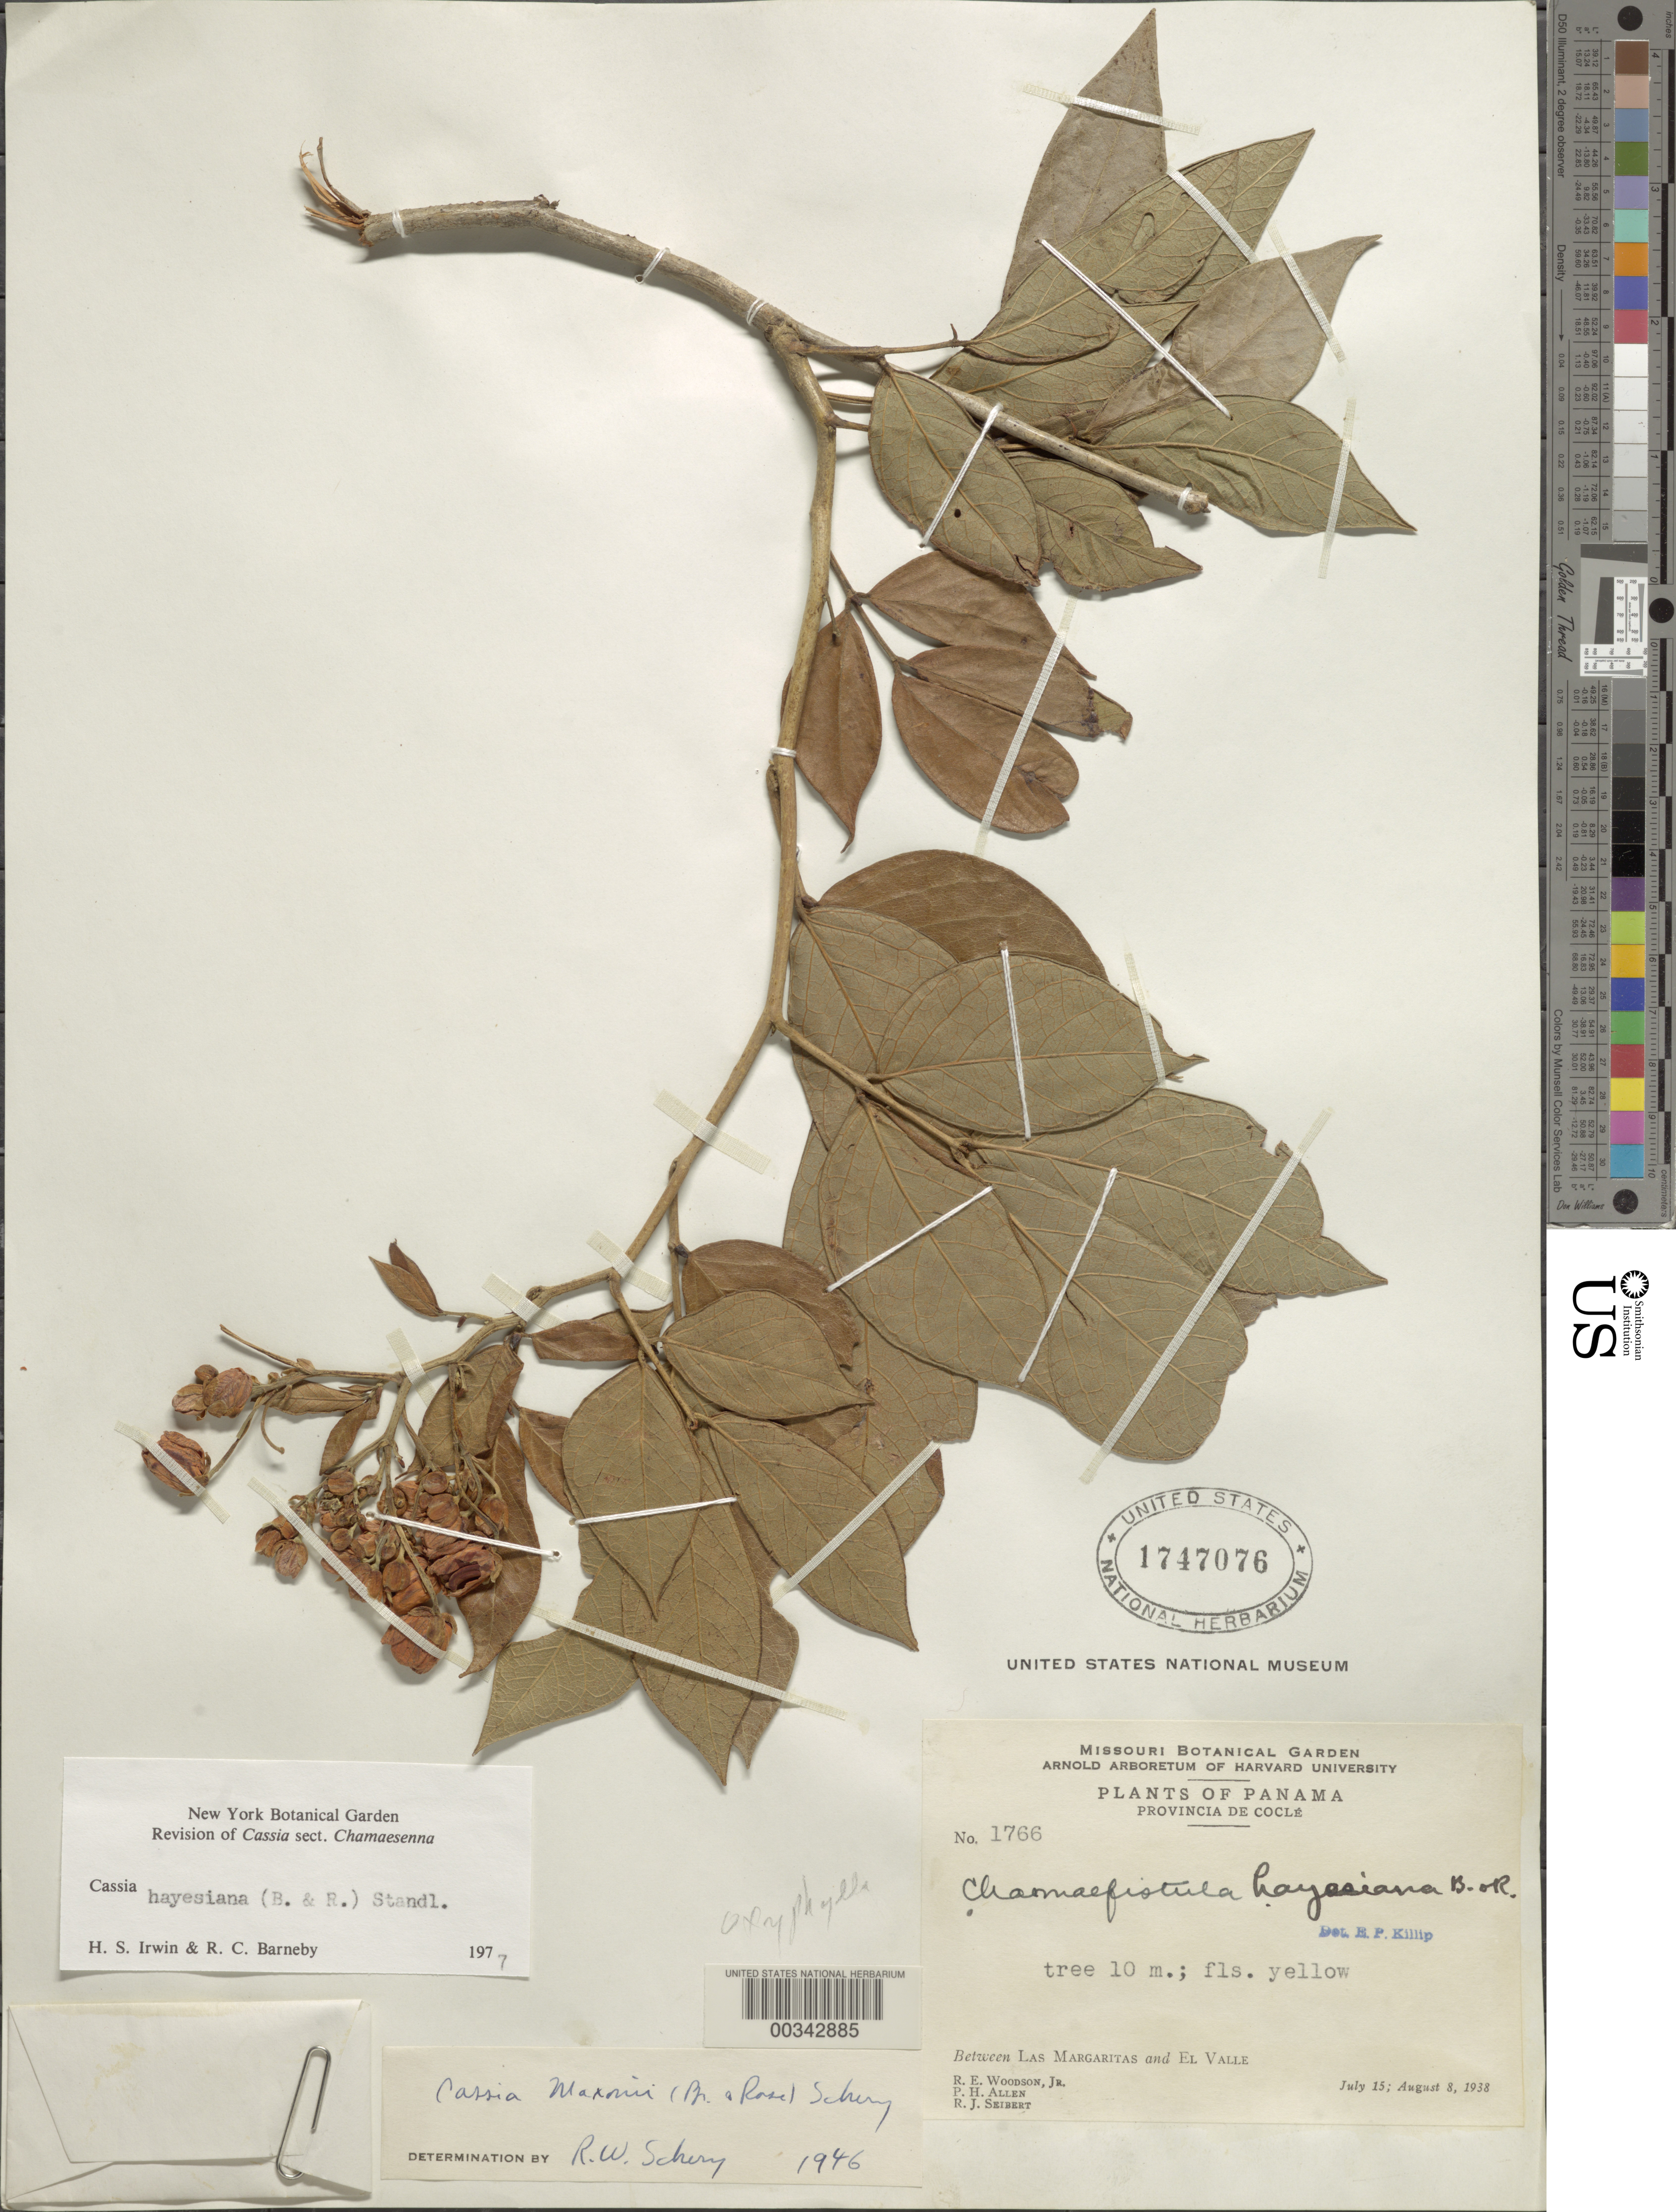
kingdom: Plantae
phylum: Tracheophyta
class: Magnoliopsida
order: Fabales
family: Fabaceae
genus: Senna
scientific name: Senna hayesiana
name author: (Britton & Rose) H.S. Irwin & Barneby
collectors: R. E. Woodson, P. H. Allen & R. J. Seibert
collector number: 1766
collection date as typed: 15 Jul 1938 and 08 Aug 1938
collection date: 1938-07-15,1938-08-08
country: Panama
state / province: Coclé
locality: Between las Margaritas and El Valle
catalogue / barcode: US 1747076